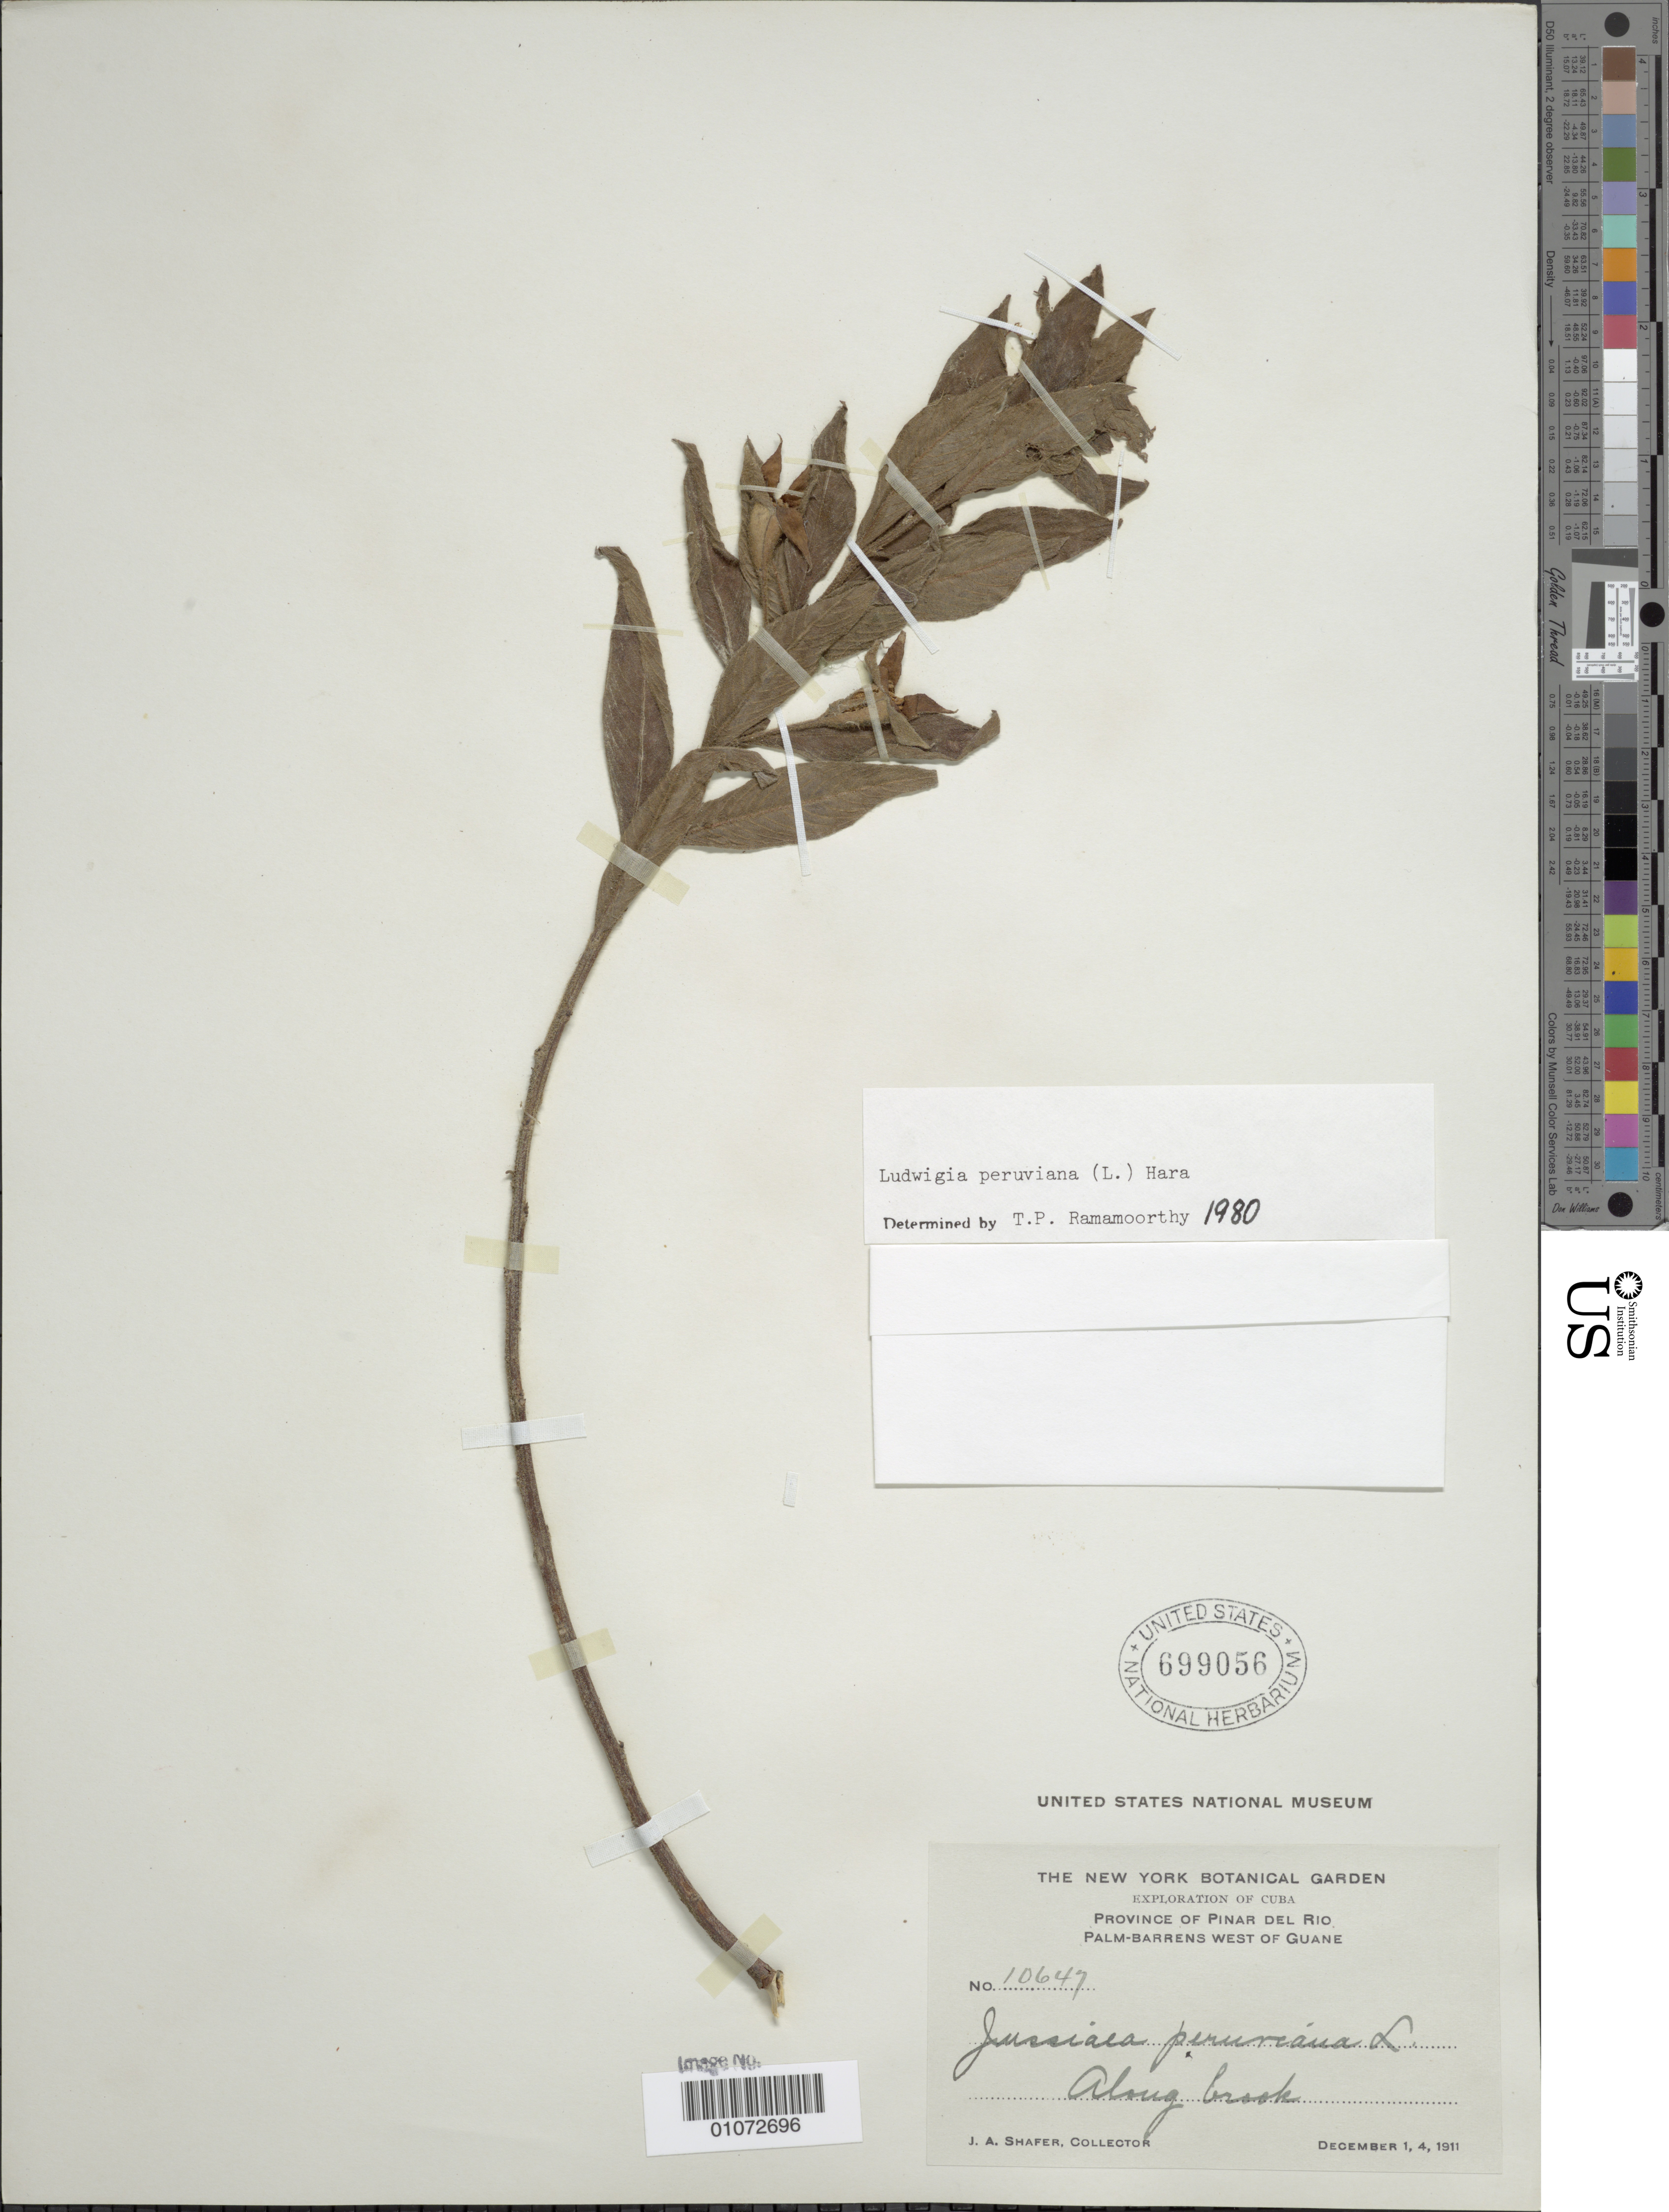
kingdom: Plantae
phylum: Tracheophyta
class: Magnoliopsida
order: Myrtales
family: Onagraceae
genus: Ludwigia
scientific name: Ludwigia peruviana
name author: (L.) H. Hara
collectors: J. A. Shafer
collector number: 10647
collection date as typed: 01 Dec 1911 and 04 Dec 1911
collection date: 1911-12-01,1911-12-04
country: Cuba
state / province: Pinar del Rio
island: Cuba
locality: Palm-Barrens west of Guane, along brook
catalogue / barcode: US 699056